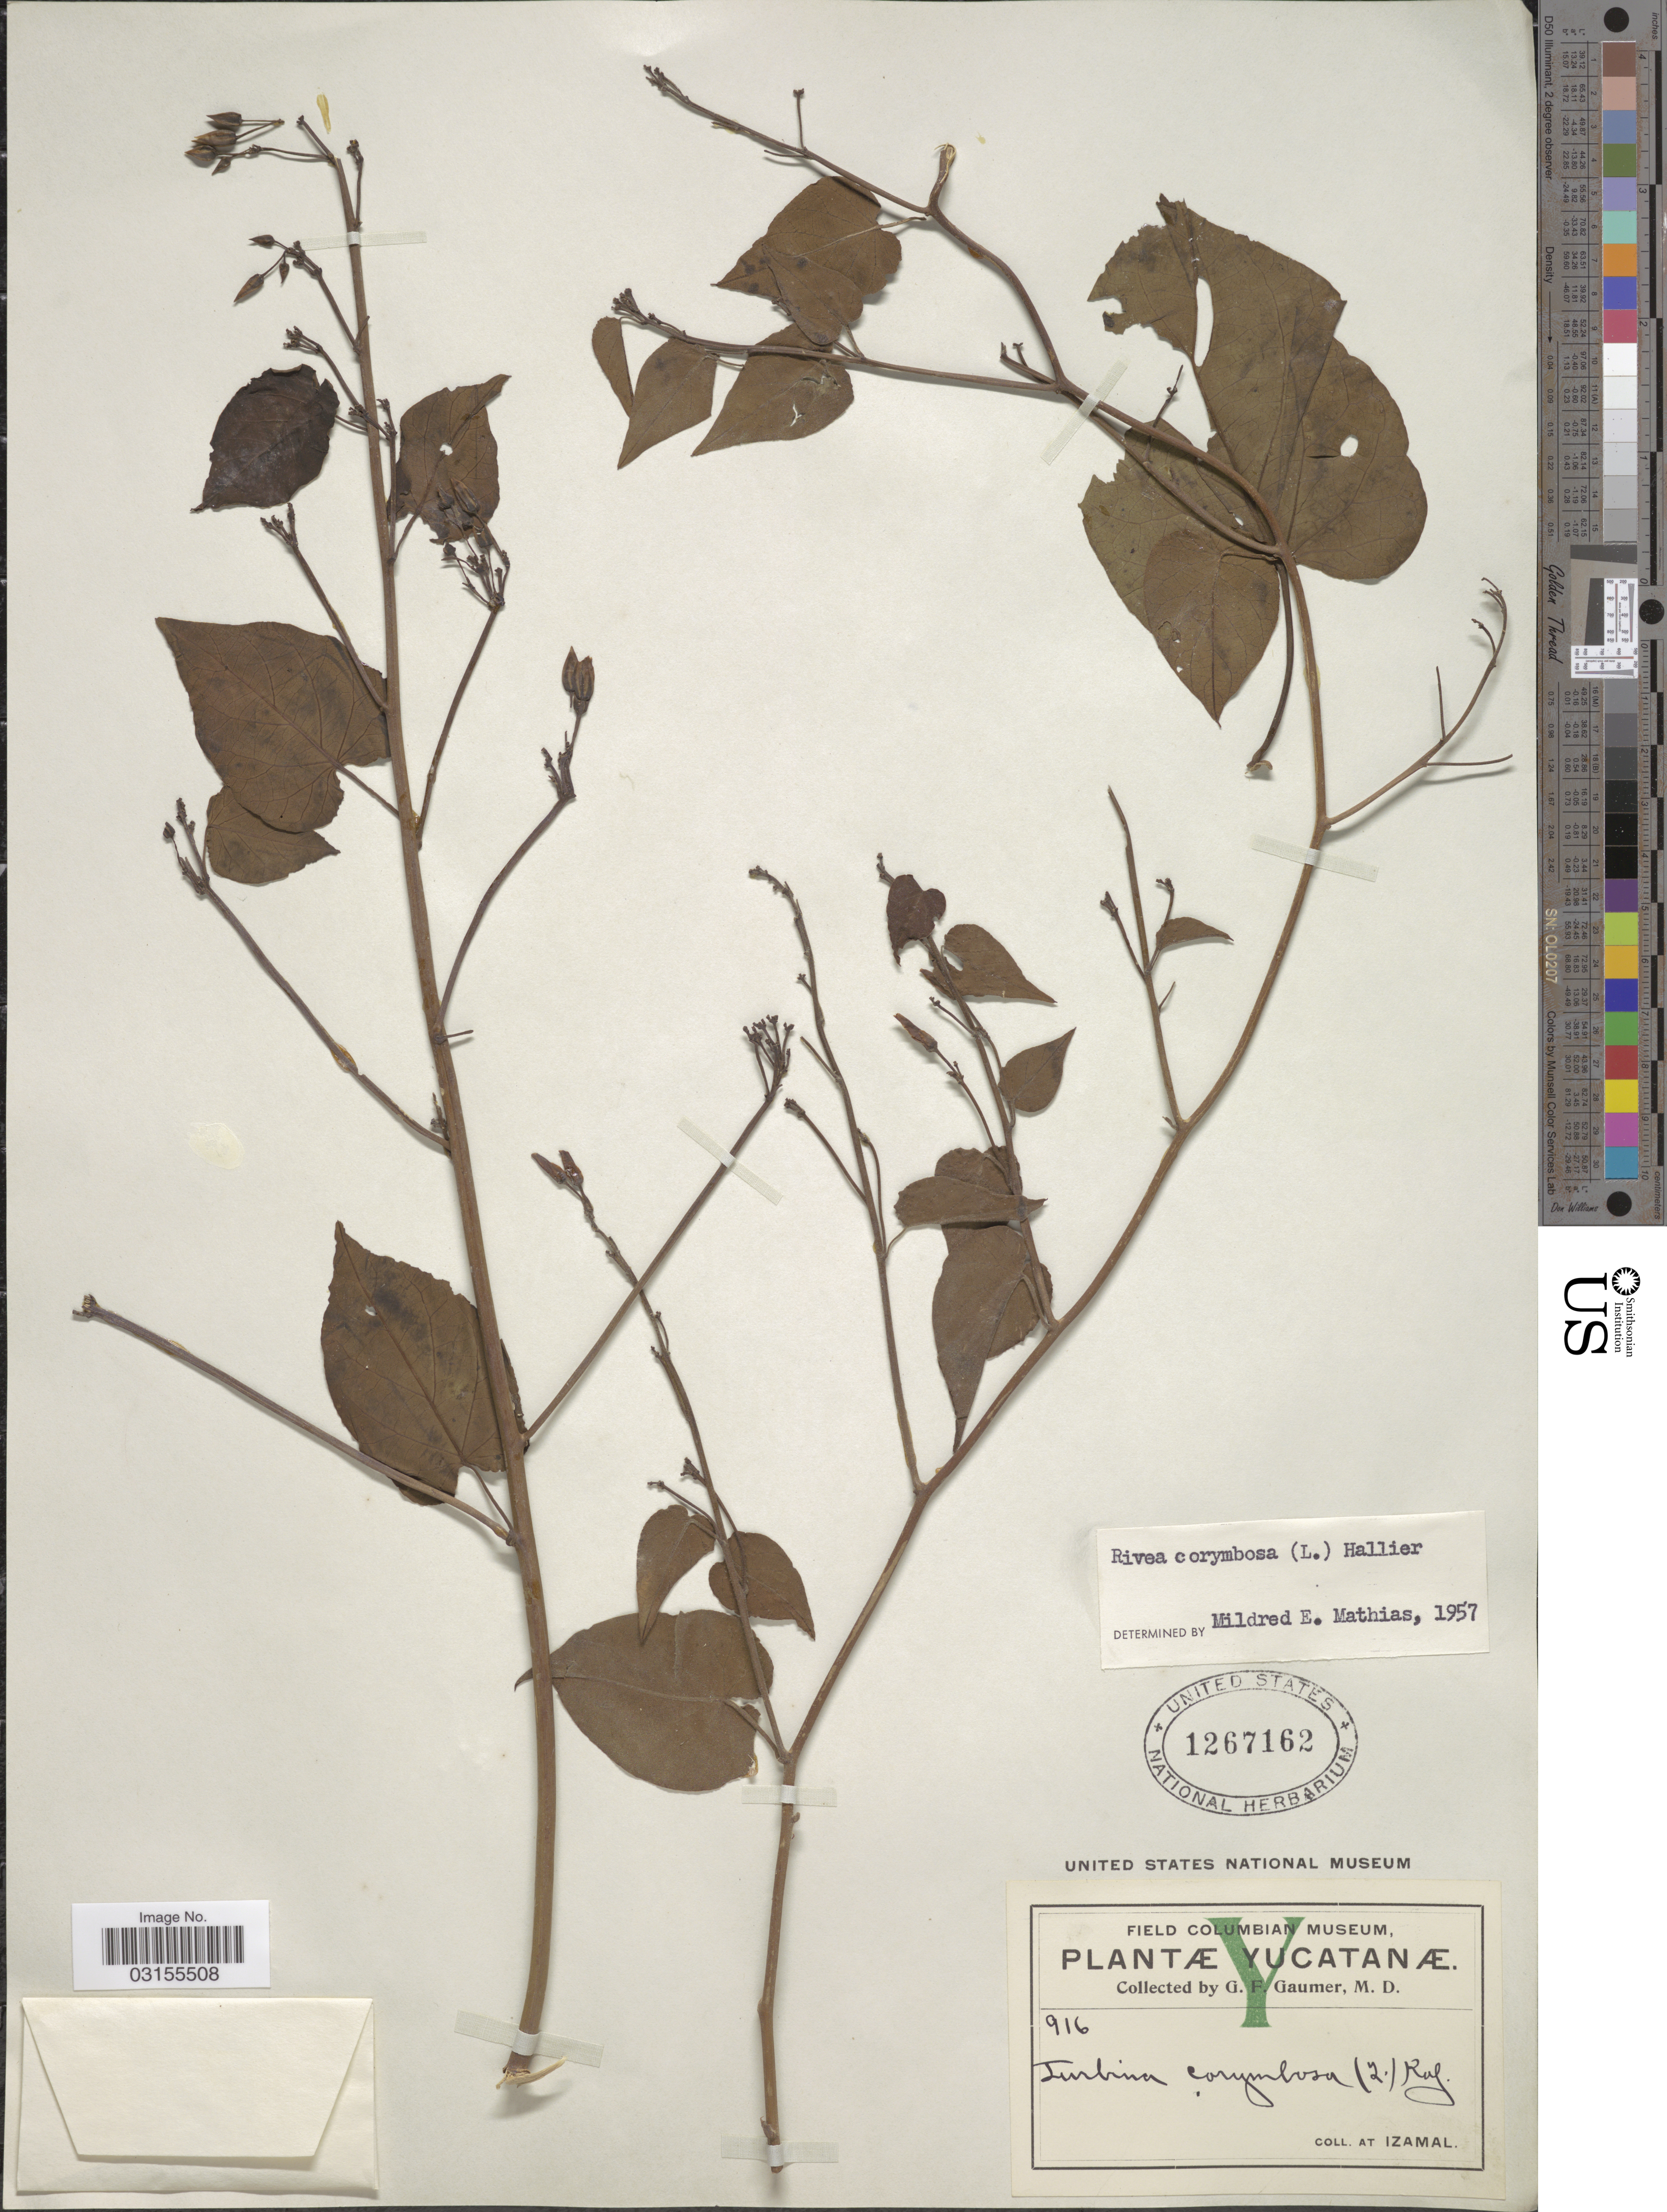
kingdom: Plantae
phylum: Tracheophyta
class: Magnoliopsida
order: Solanales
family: Convolvulaceae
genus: Turbina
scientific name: Turbina corymbosa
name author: (L.) Raf.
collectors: G. F. Gaumer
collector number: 916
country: Mexico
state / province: Yucatán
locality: Yucatanae at Izamal.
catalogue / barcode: US 1267162